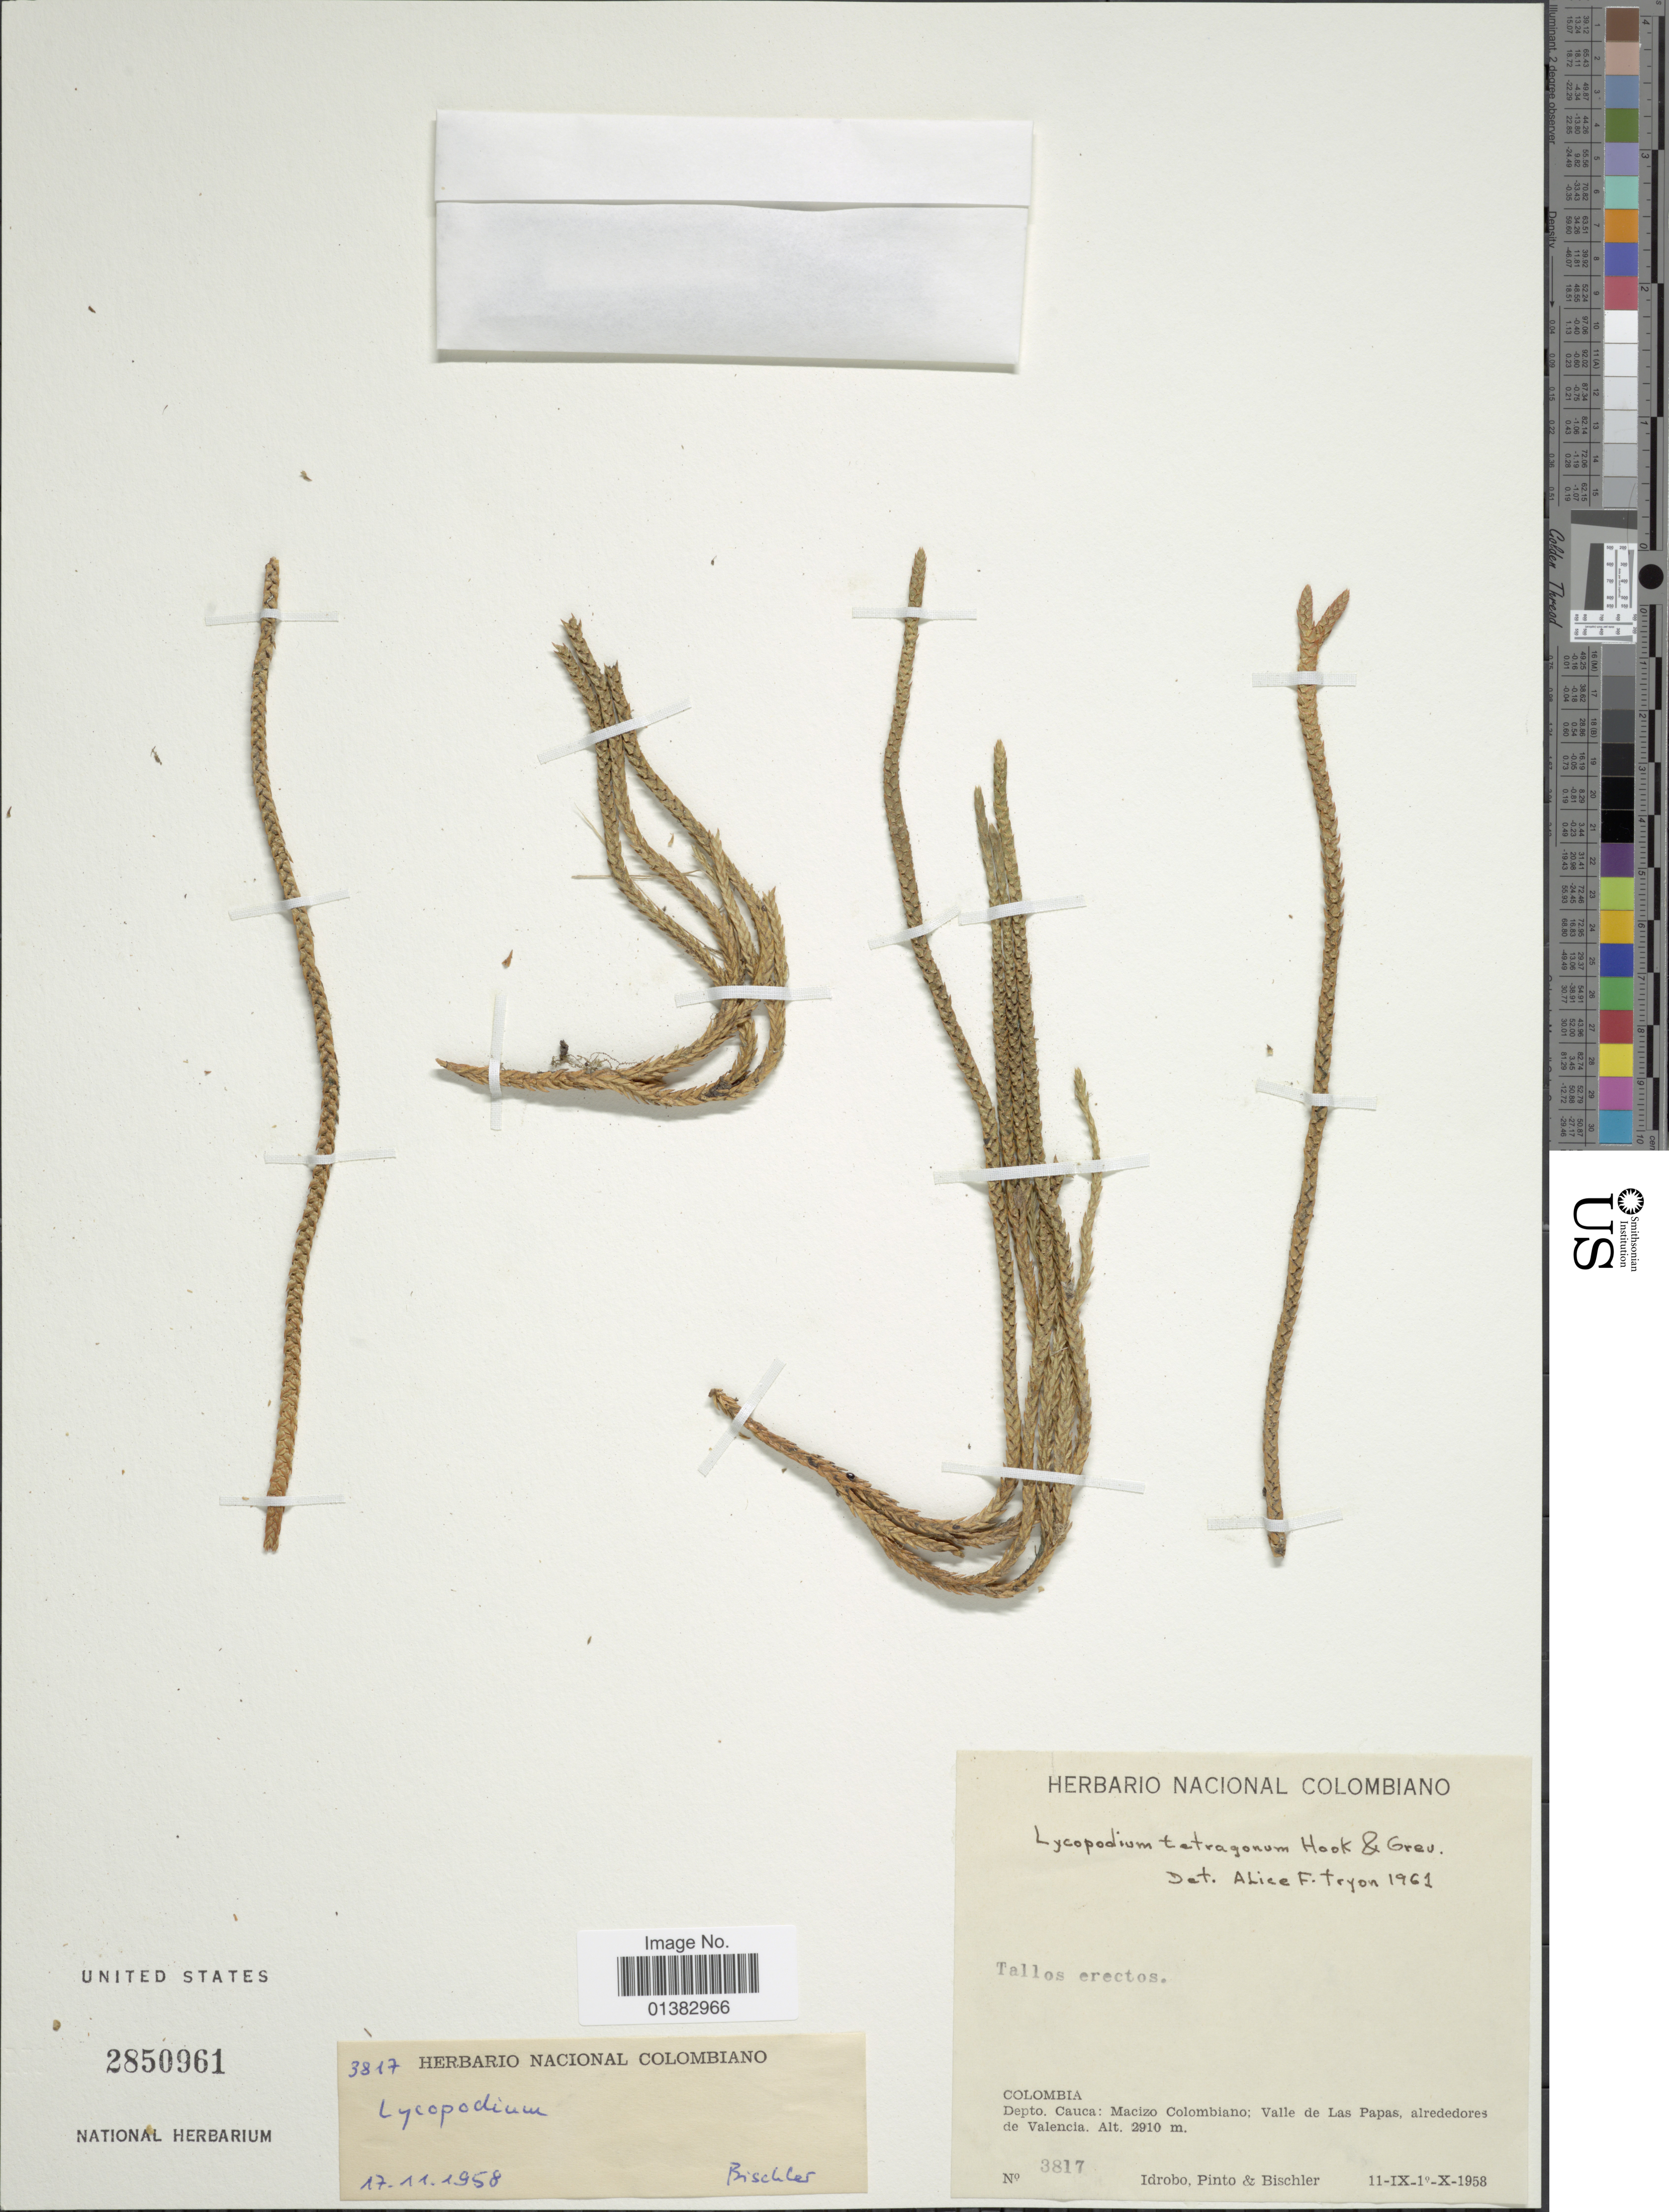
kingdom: Plantae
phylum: Tracheophyta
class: Lycopodiopsida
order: Lycopodiales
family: Lycopodiaceae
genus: Phlegmariurus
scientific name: Phlegmariurus tetragonus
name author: (Hook. & Grev.) B. Øllg.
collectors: -- Idrobo, Pinto, -- & -. Bischler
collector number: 3817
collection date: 1958-09-11/1958-10-01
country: Colombia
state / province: Cauca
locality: Macizo Colombiano: Valle de Las Papas, alrededores de Valencia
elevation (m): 2910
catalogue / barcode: US 2850961